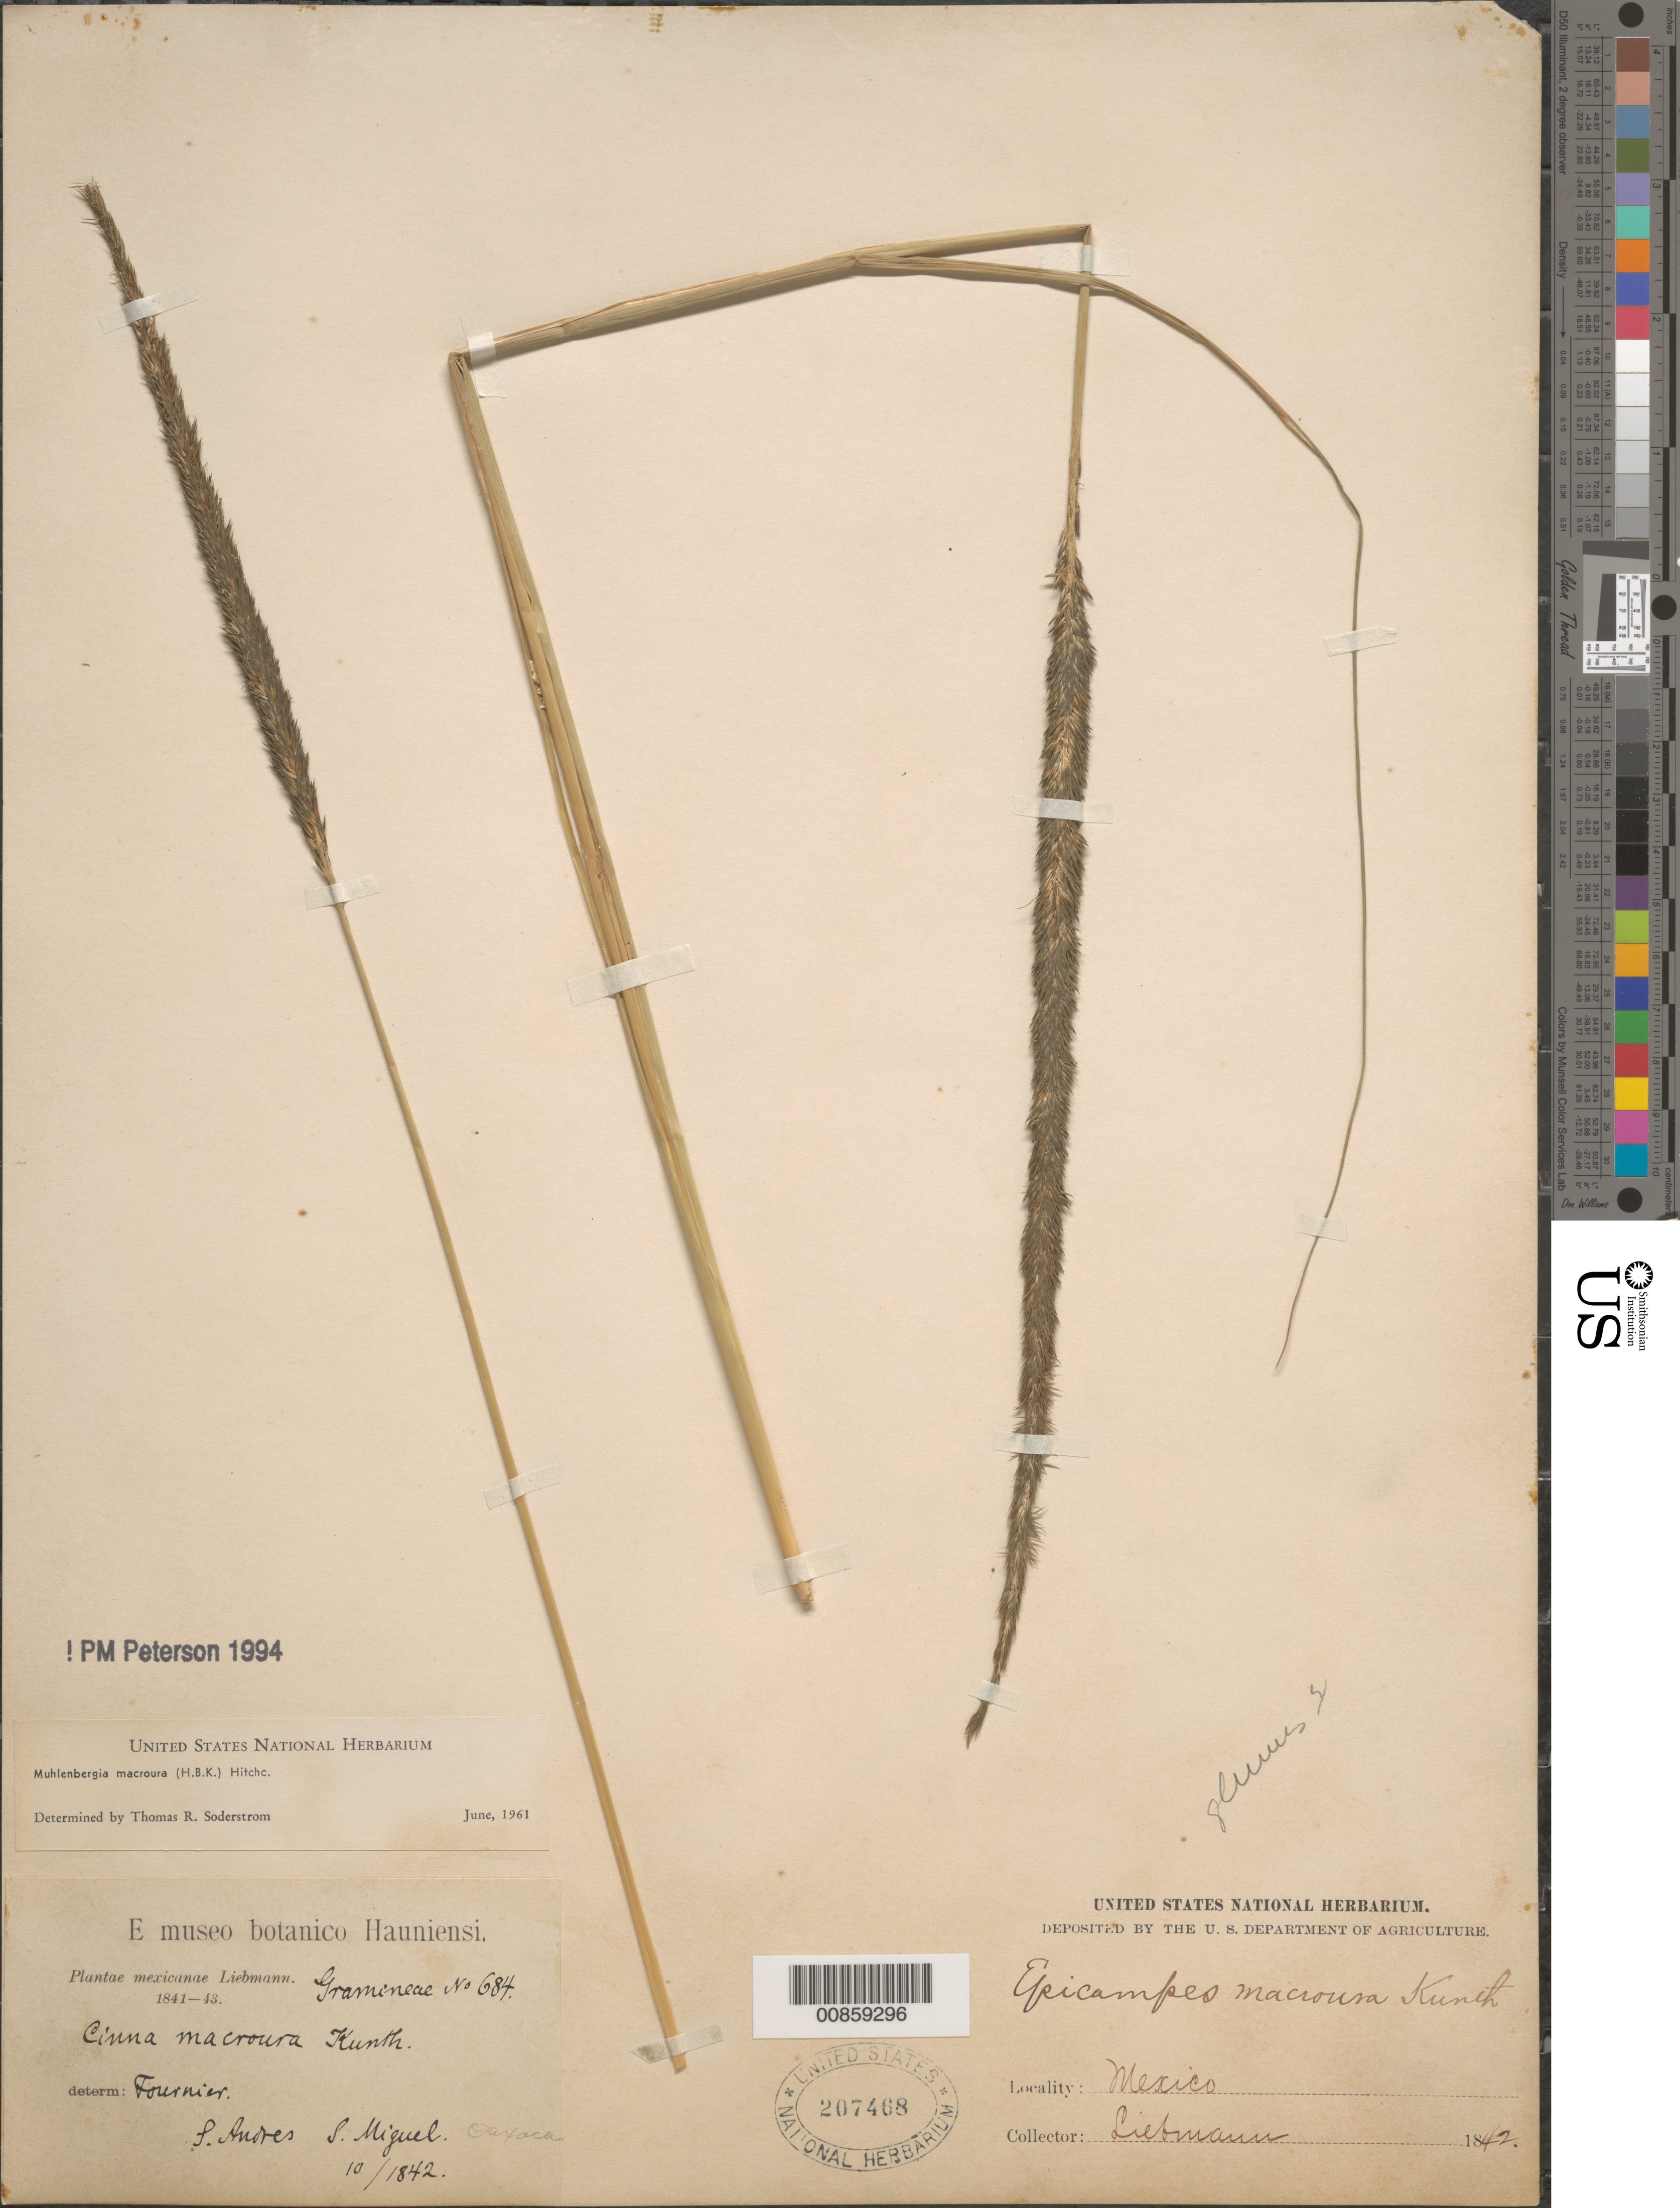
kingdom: Plantae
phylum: Tracheophyta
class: Liliopsida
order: Poales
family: Poaceae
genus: Muhlenbergia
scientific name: Muhlenbergia macroura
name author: (Kunth) Hitchc.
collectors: F. M. Liebmann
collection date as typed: Oct 1842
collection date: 1842-10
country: Mexico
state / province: Oaxaca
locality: San Andres, Oax.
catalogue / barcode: US 207468